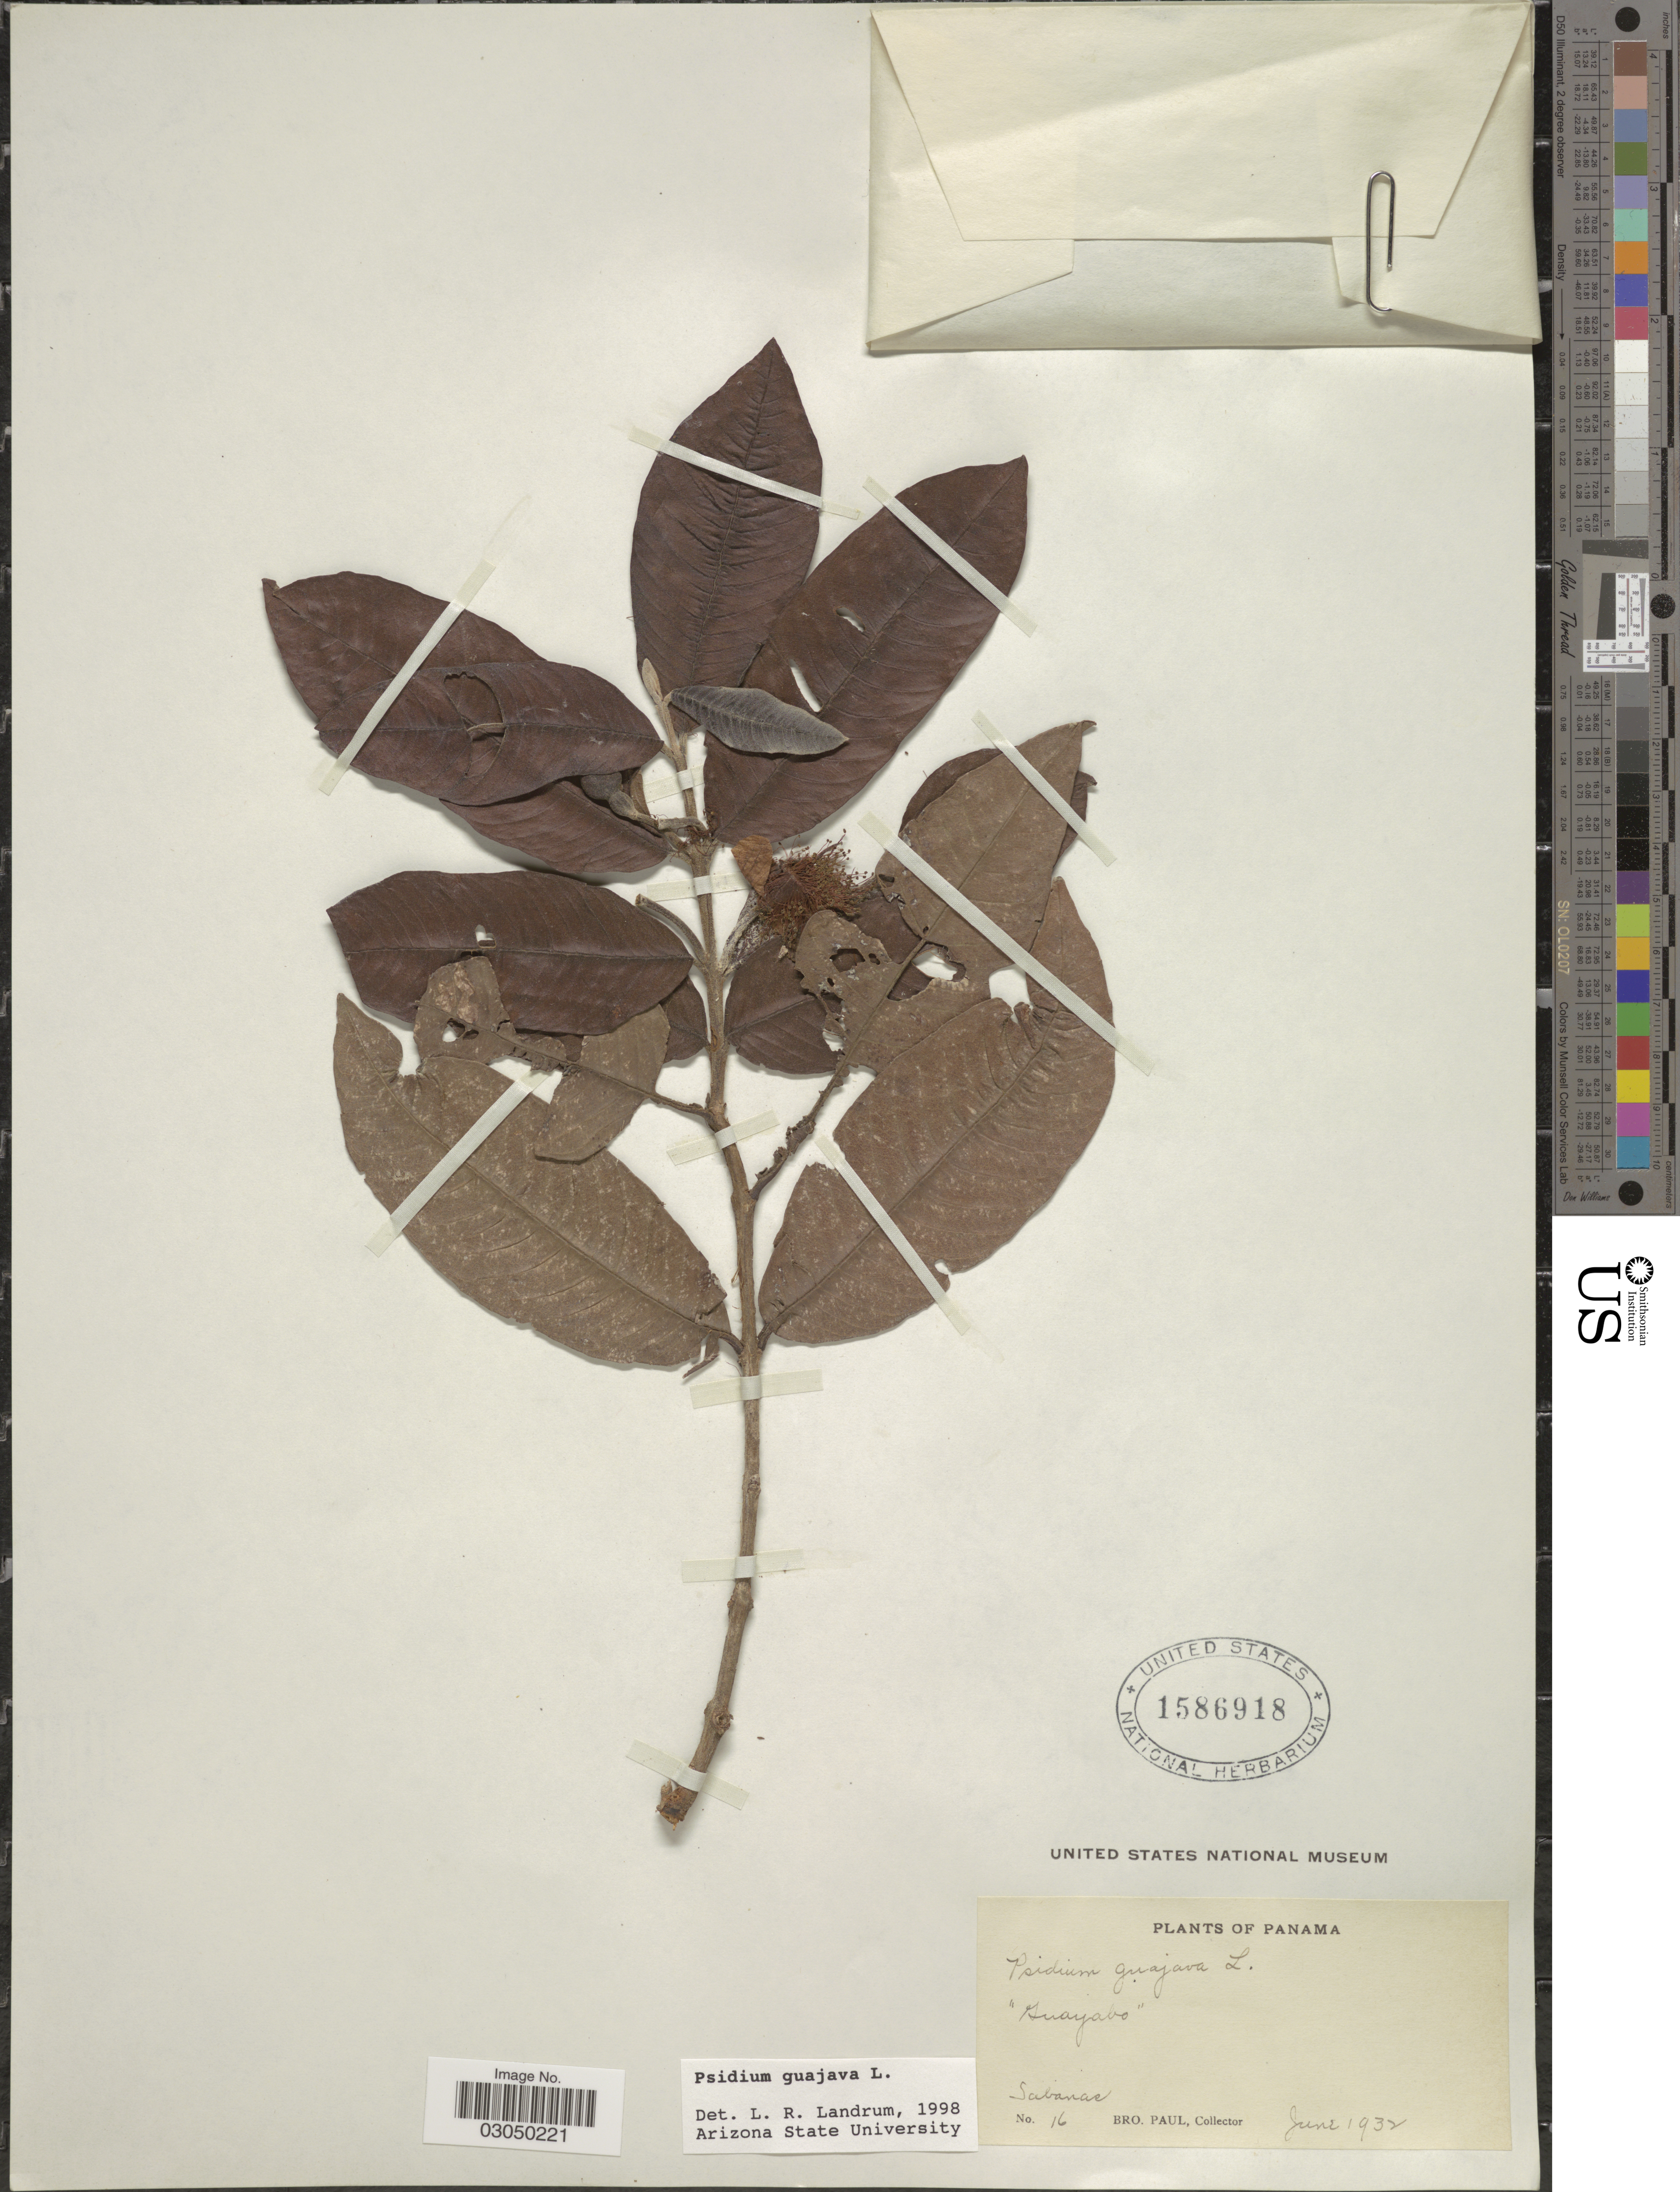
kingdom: Plantae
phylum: Tracheophyta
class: Magnoliopsida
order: Myrtales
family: Myrtaceae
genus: Psidium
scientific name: Psidium guajava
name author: L.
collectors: B. Paul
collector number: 16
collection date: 1932-06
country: Panama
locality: Sabanas.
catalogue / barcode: US 1586918